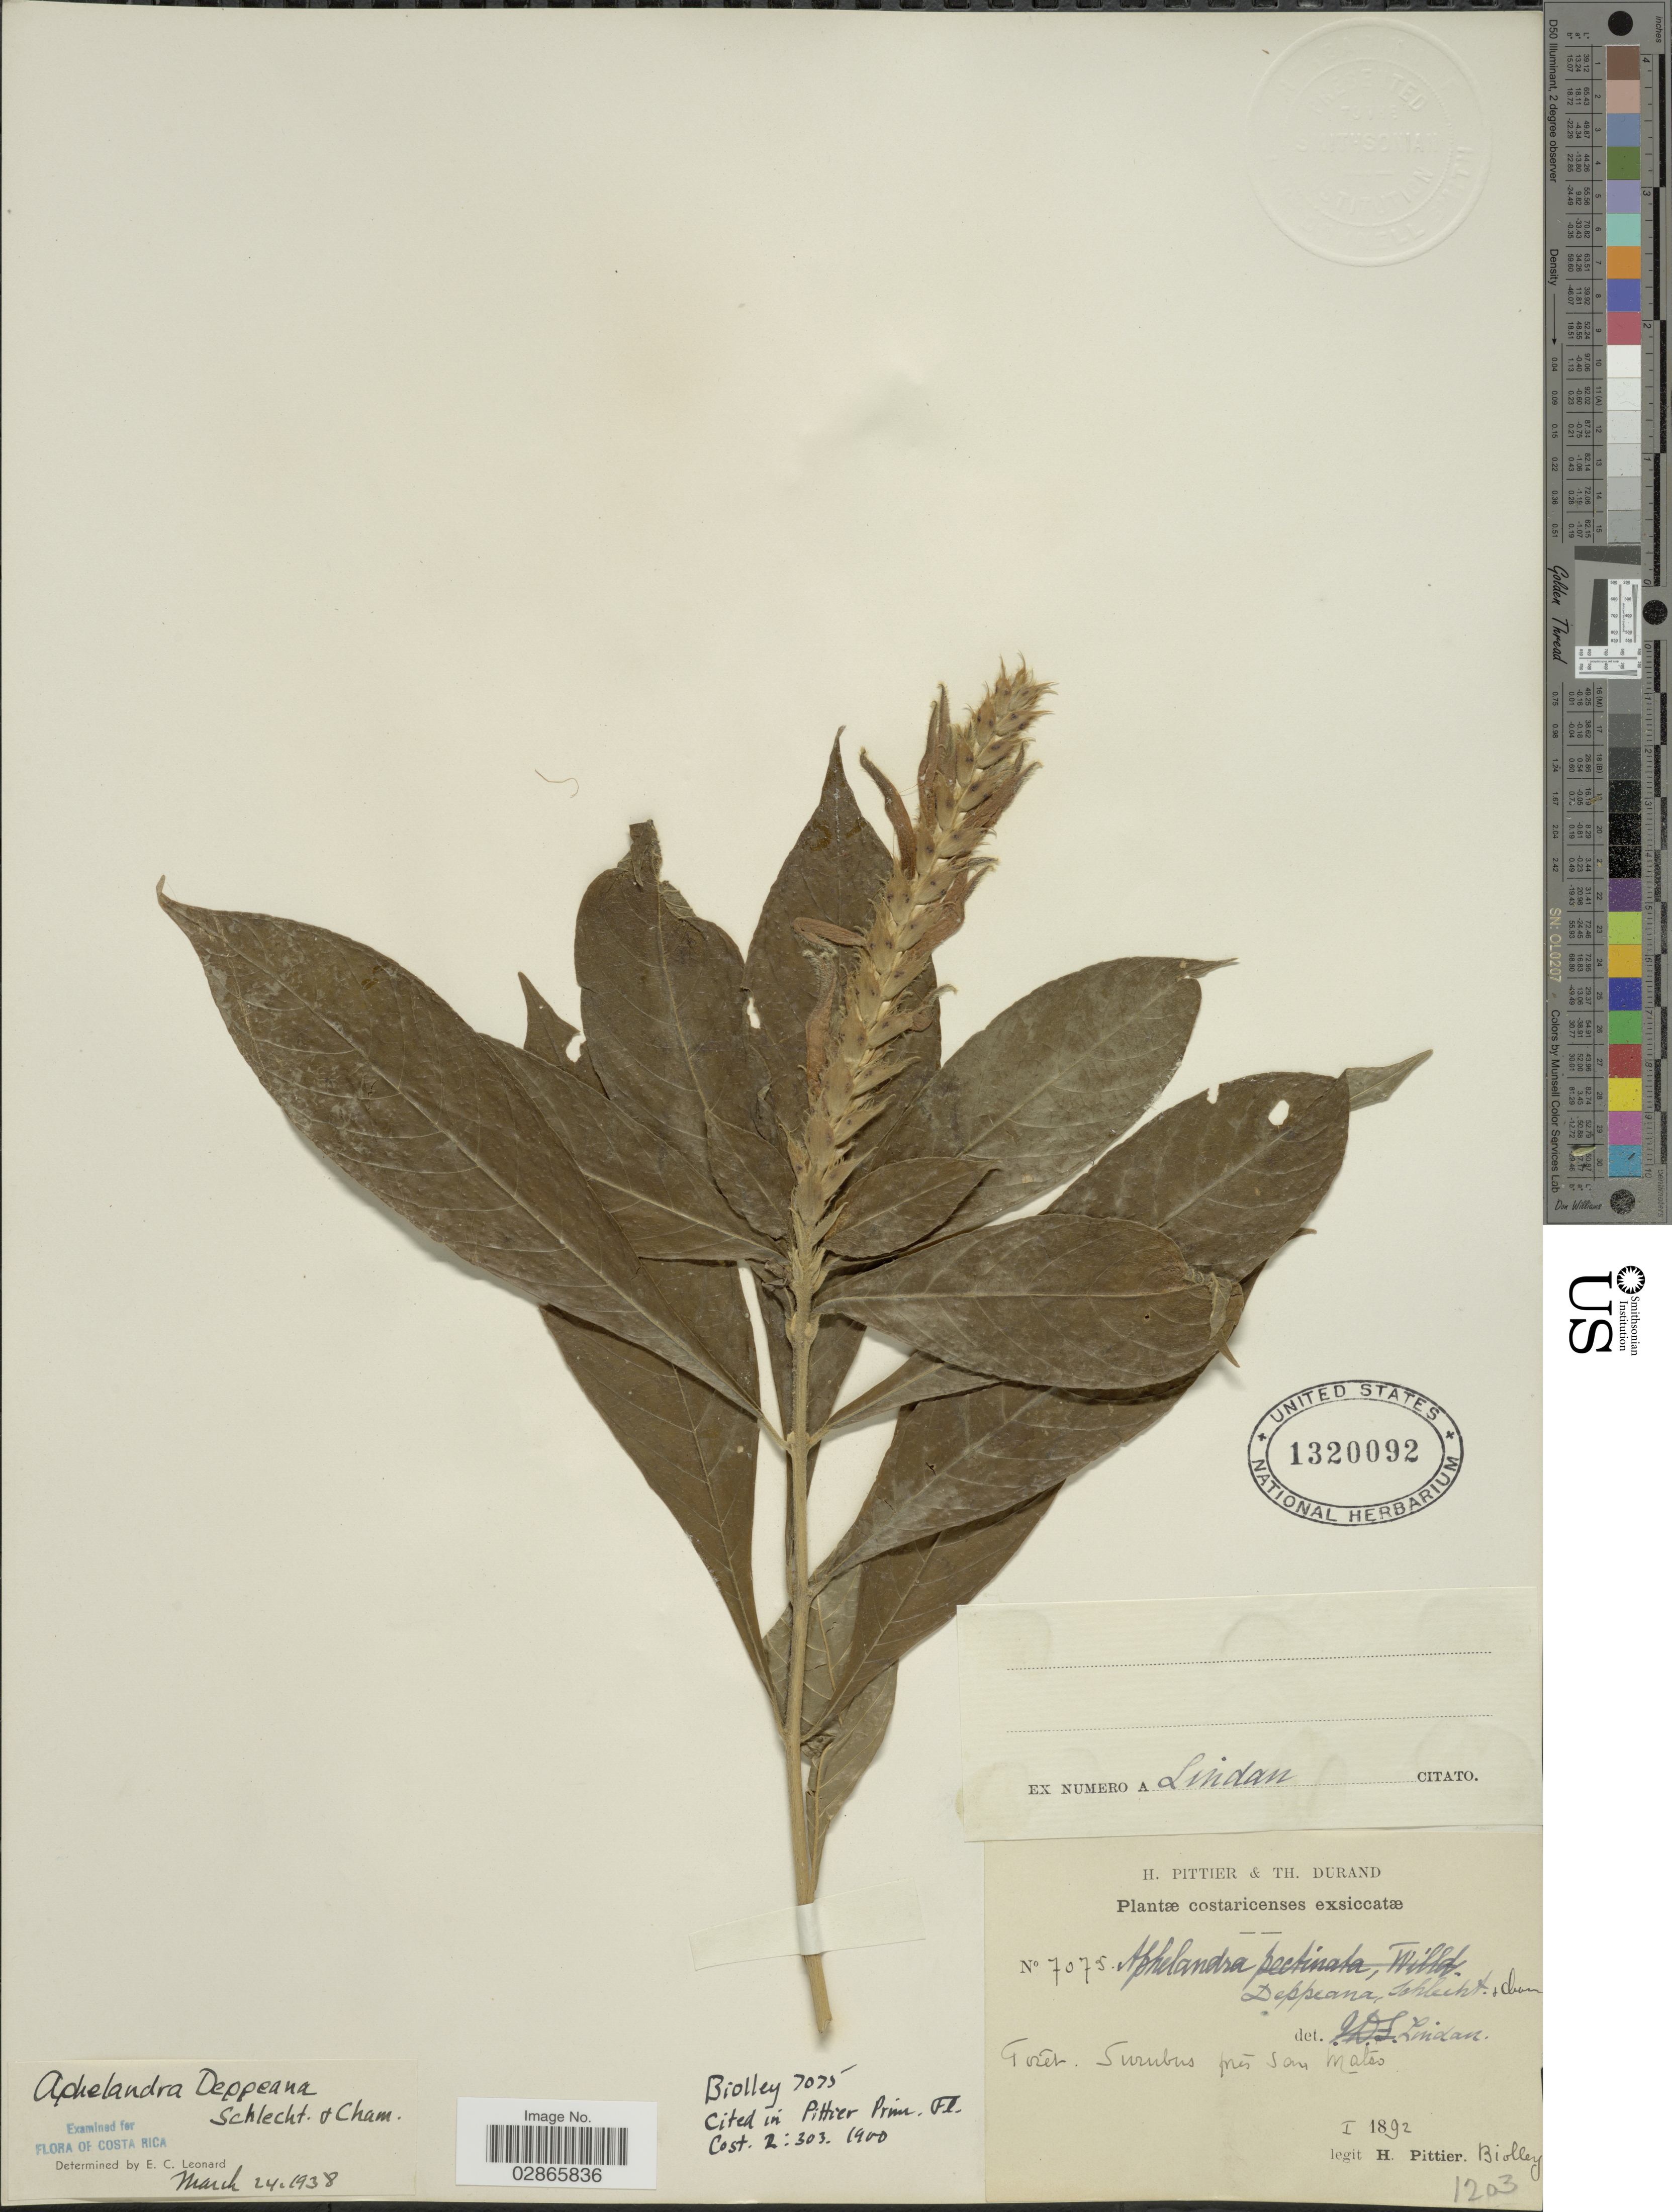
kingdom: Plantae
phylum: Tracheophyta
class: Magnoliopsida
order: Lamiales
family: Acanthaceae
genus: Aphelandra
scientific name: Aphelandra deppeana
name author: Schltdl. & Cham.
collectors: H. F. Pittier & Biolley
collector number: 7075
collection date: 1892-01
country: Costa Rica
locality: Costaricenses. Surubus près San Mateo.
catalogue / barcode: US 1320092